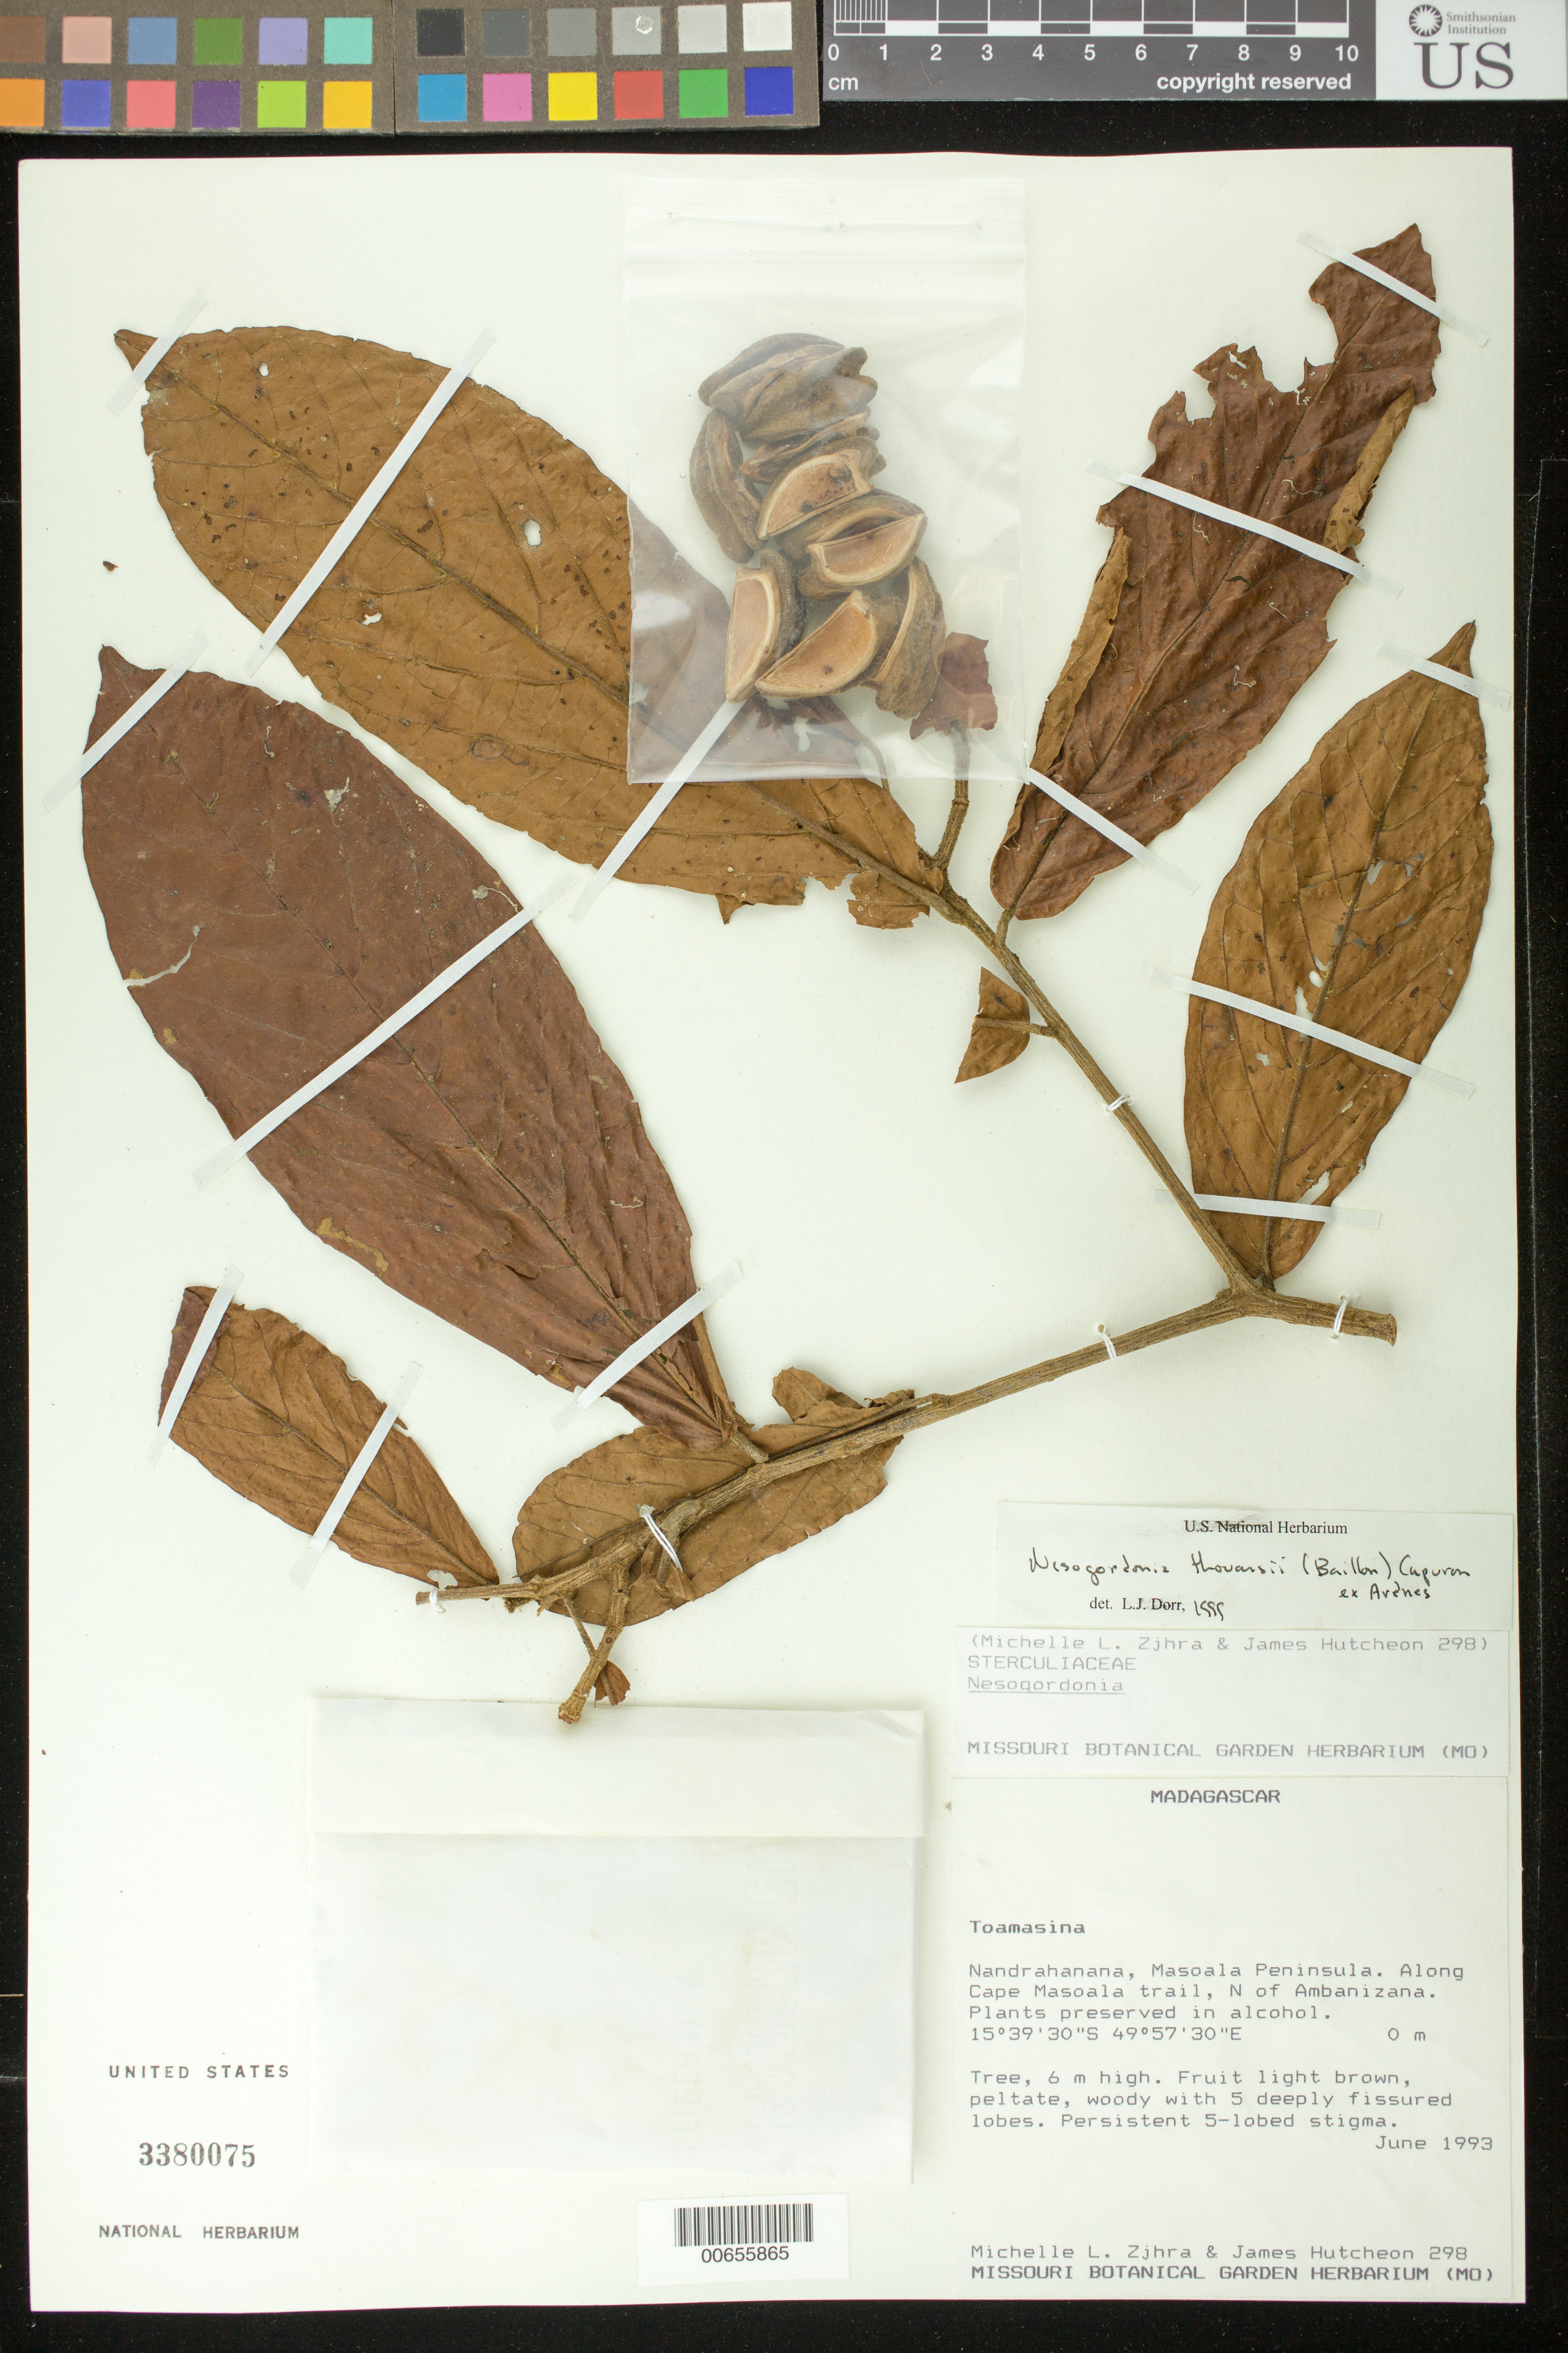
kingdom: Plantae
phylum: Tracheophyta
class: Magnoliopsida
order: Malvales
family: Malvaceae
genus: Nesogordonia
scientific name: Nesogordonia thouarsii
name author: (Baill.) Capuron ex Arènes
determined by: Dorr, L. J., (BOT), Smithsonian Institution - National Museum of Natural History (UNITED STATES)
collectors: M. Zjhra & J. Hutcheon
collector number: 298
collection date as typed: Jun 1993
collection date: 1993-06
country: Madagascar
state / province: Analanjirofo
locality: Nandrahanana, Masoala Peninsula, along Cape Masoala trail, N of Ambanizana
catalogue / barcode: US 3380075